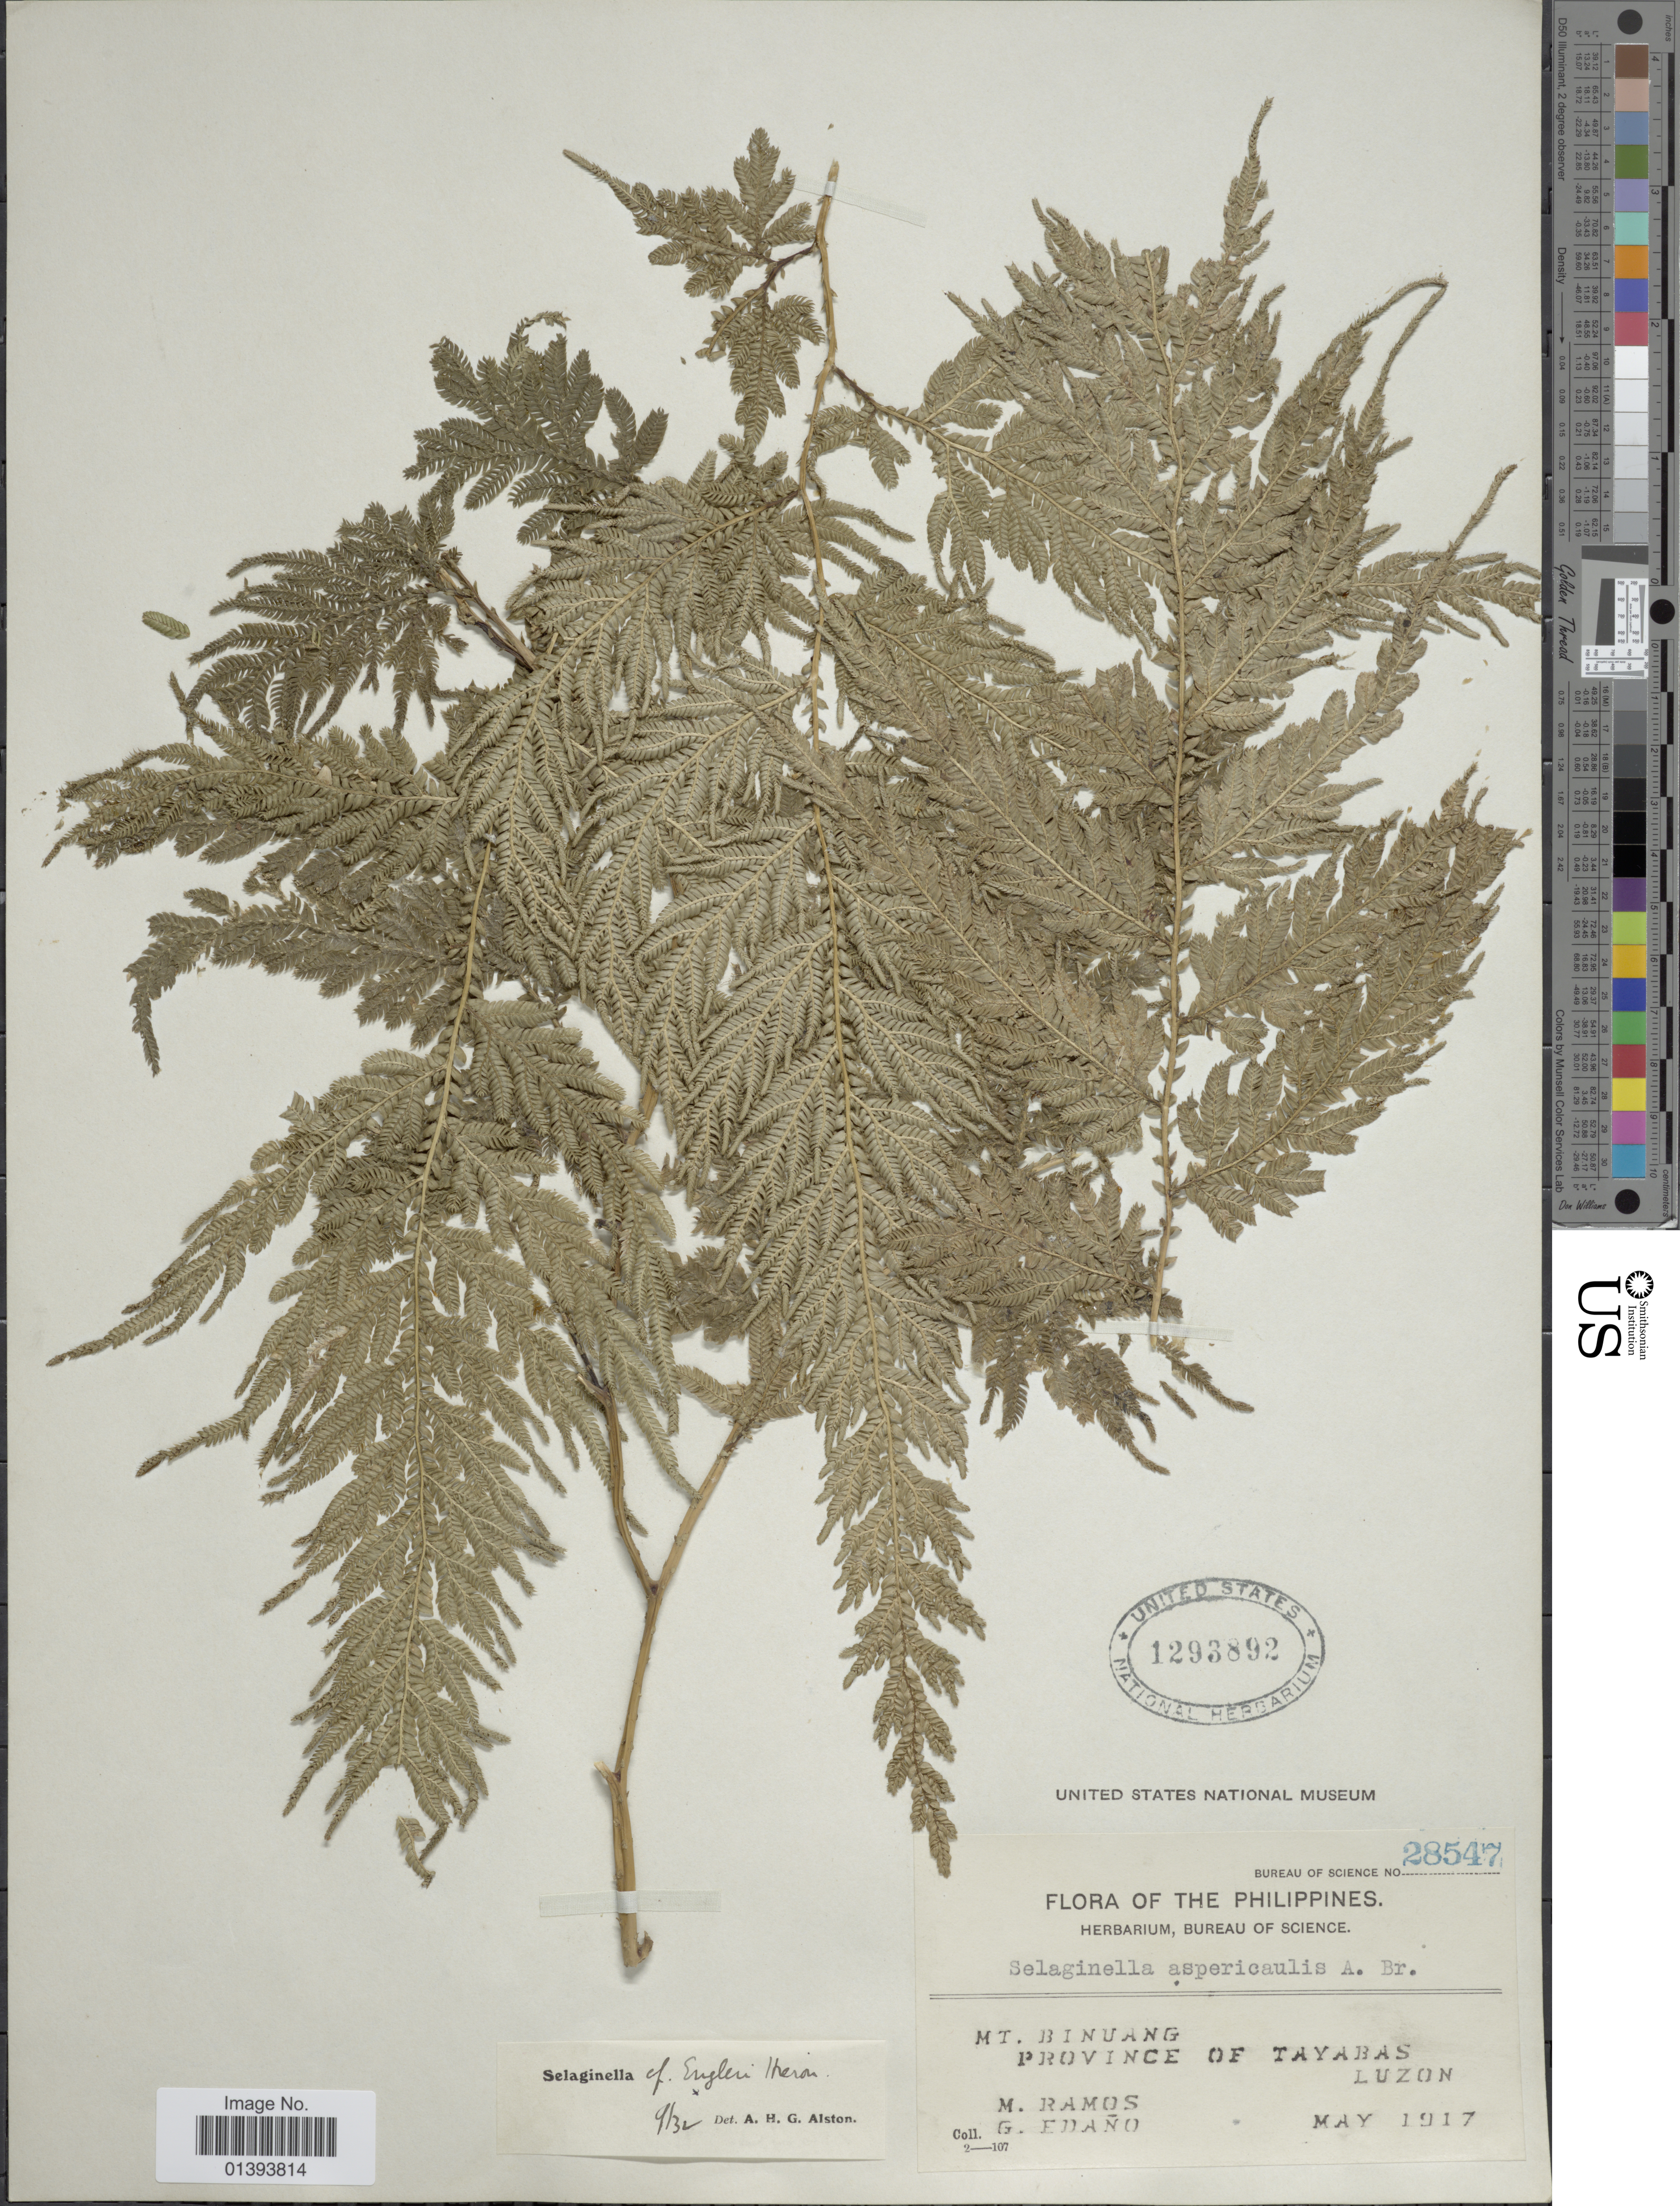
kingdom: Plantae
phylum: Tracheophyta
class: Lycopodiopsida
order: Selaginellales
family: Selaginellaceae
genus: Selaginella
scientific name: Selaginella engleri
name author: Hieron.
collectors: M. Ramos & G. Edaño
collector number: Bureau of Science 28547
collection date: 1917-05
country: Philippines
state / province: Central Luzon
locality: Mt. Binuang, province of Tayabas, Luzon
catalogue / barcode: US 1293892